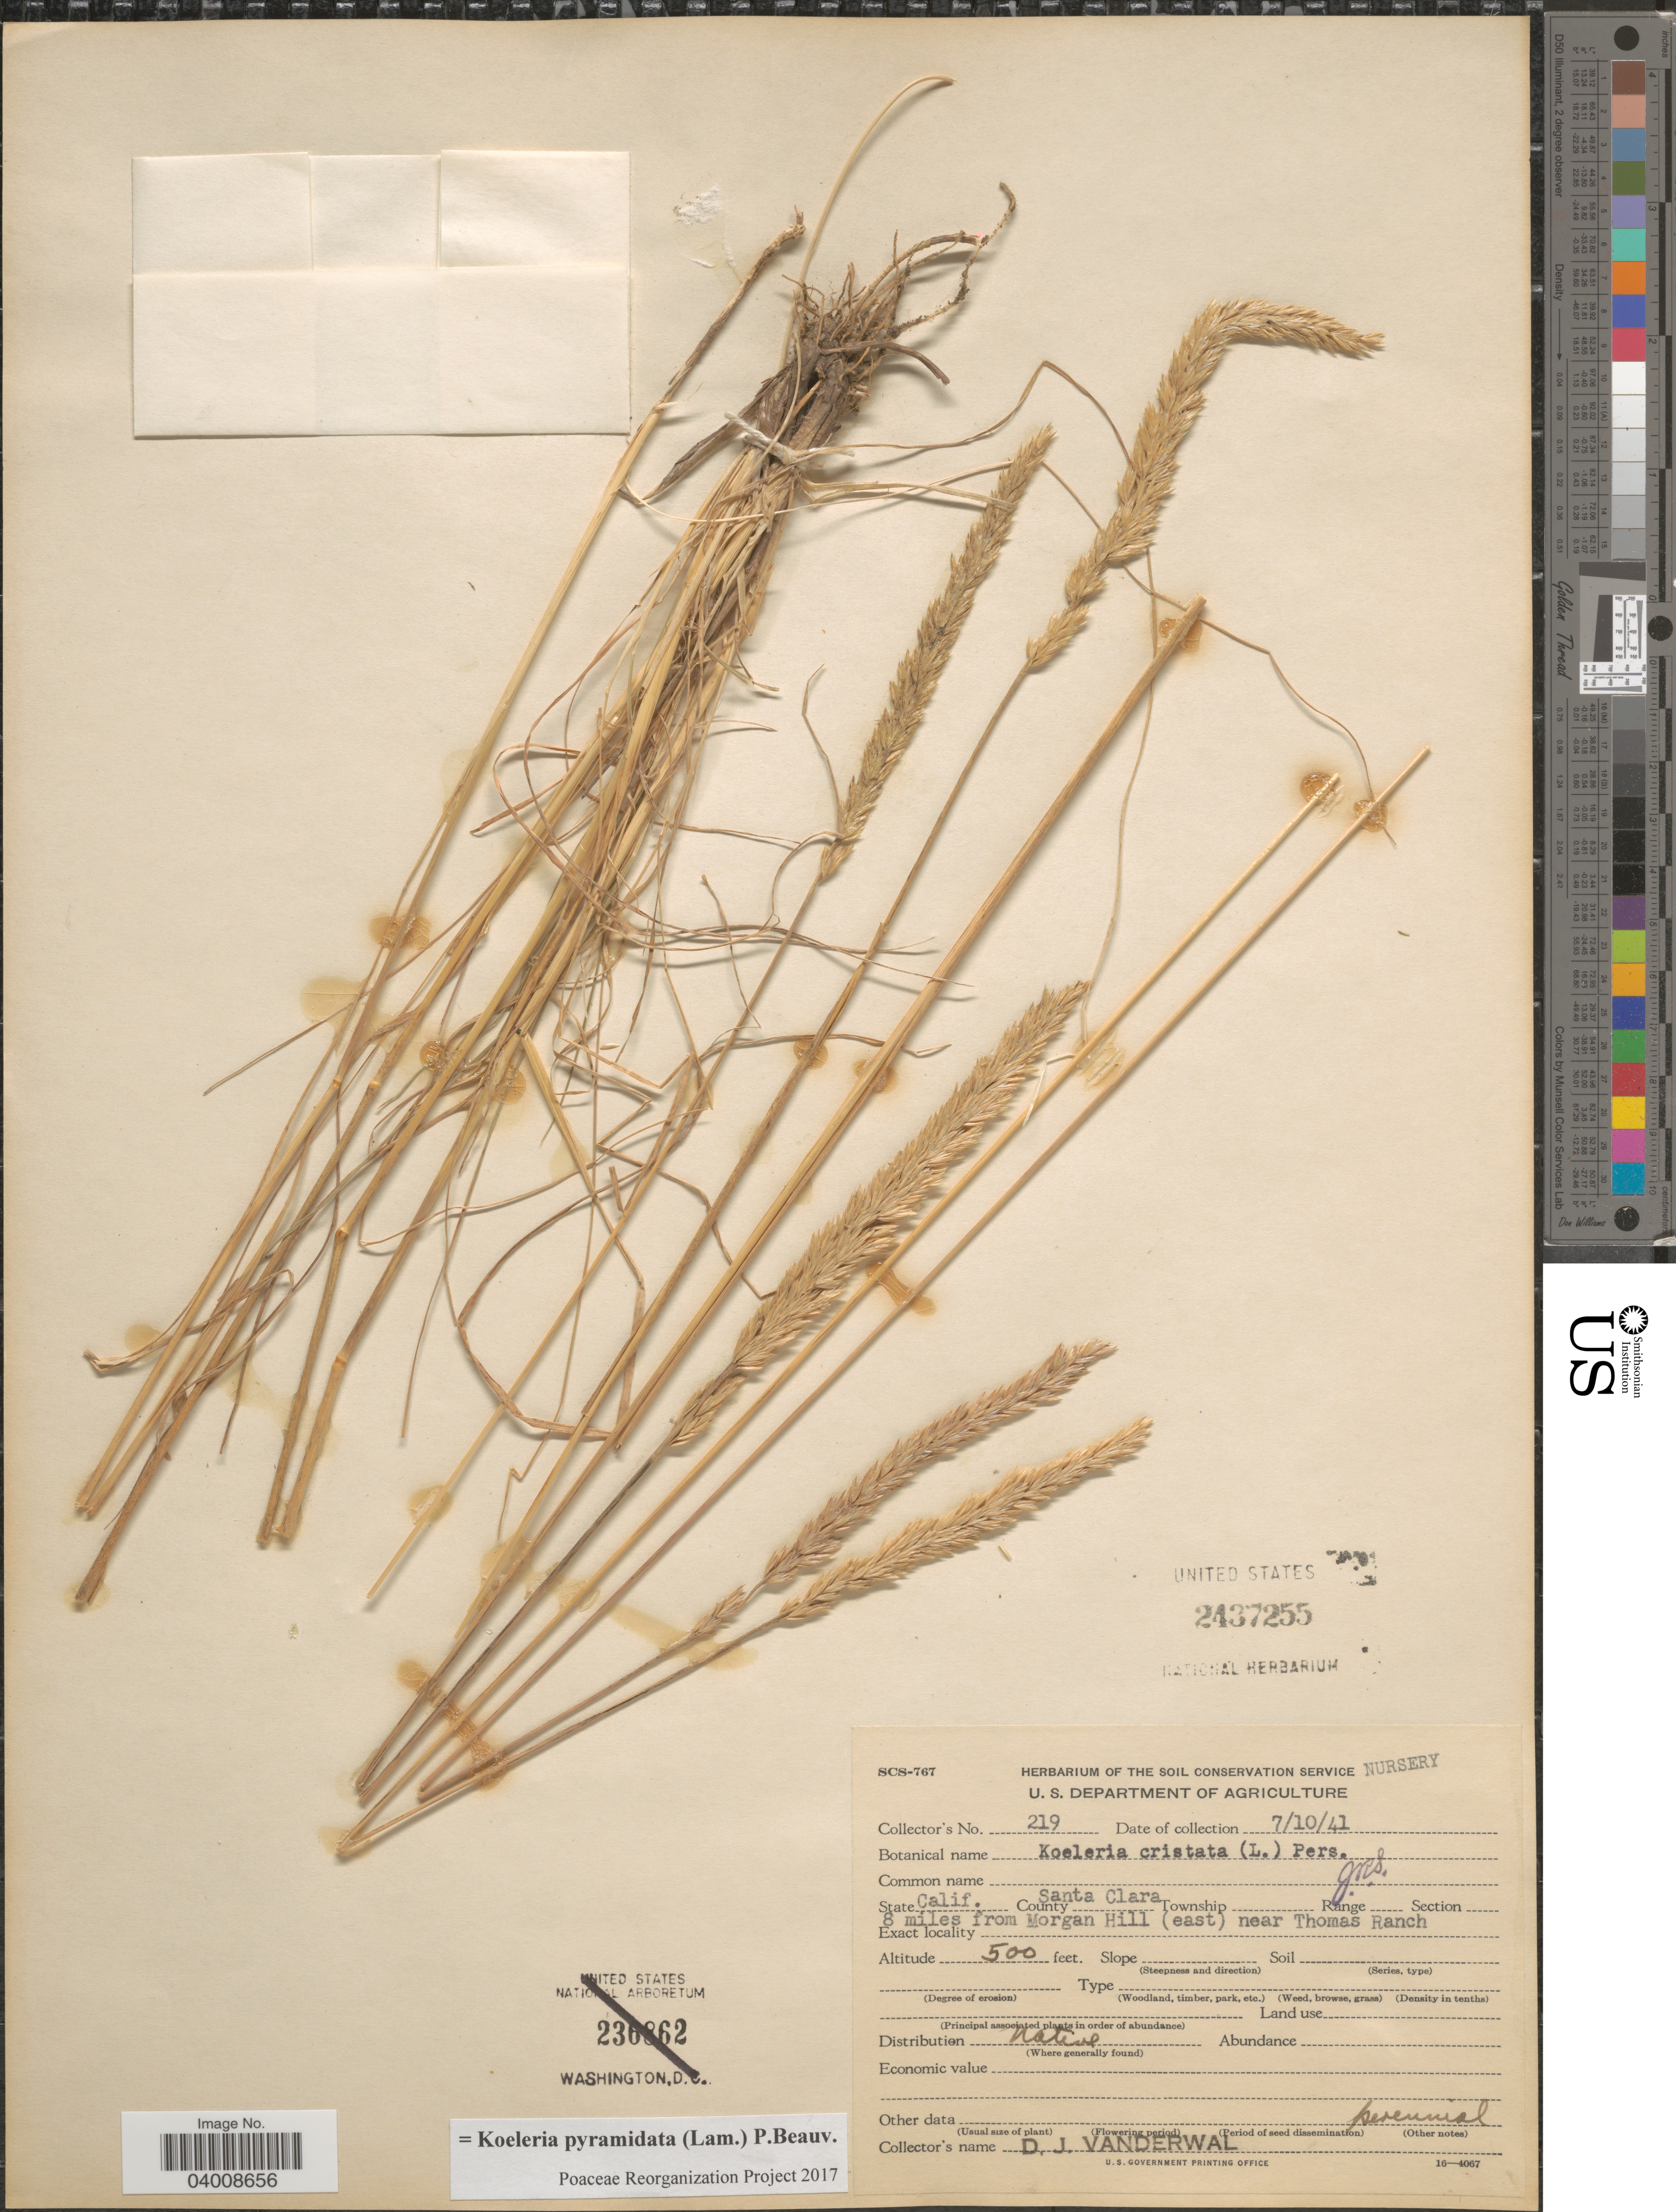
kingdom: Plantae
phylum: Tracheophyta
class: Liliopsida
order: Poales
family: Poaceae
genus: Koeleria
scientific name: Koeleria pyramidata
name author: (Lam.) P. Beauv.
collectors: D. Vanderwal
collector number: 219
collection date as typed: Transcribed d/m/y: 10/7/41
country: United States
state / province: California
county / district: Santa Clara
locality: County Santa Clara. 8 miles from Morgan Hill (east) near Thomas Ranch.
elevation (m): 152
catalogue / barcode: US 2437255